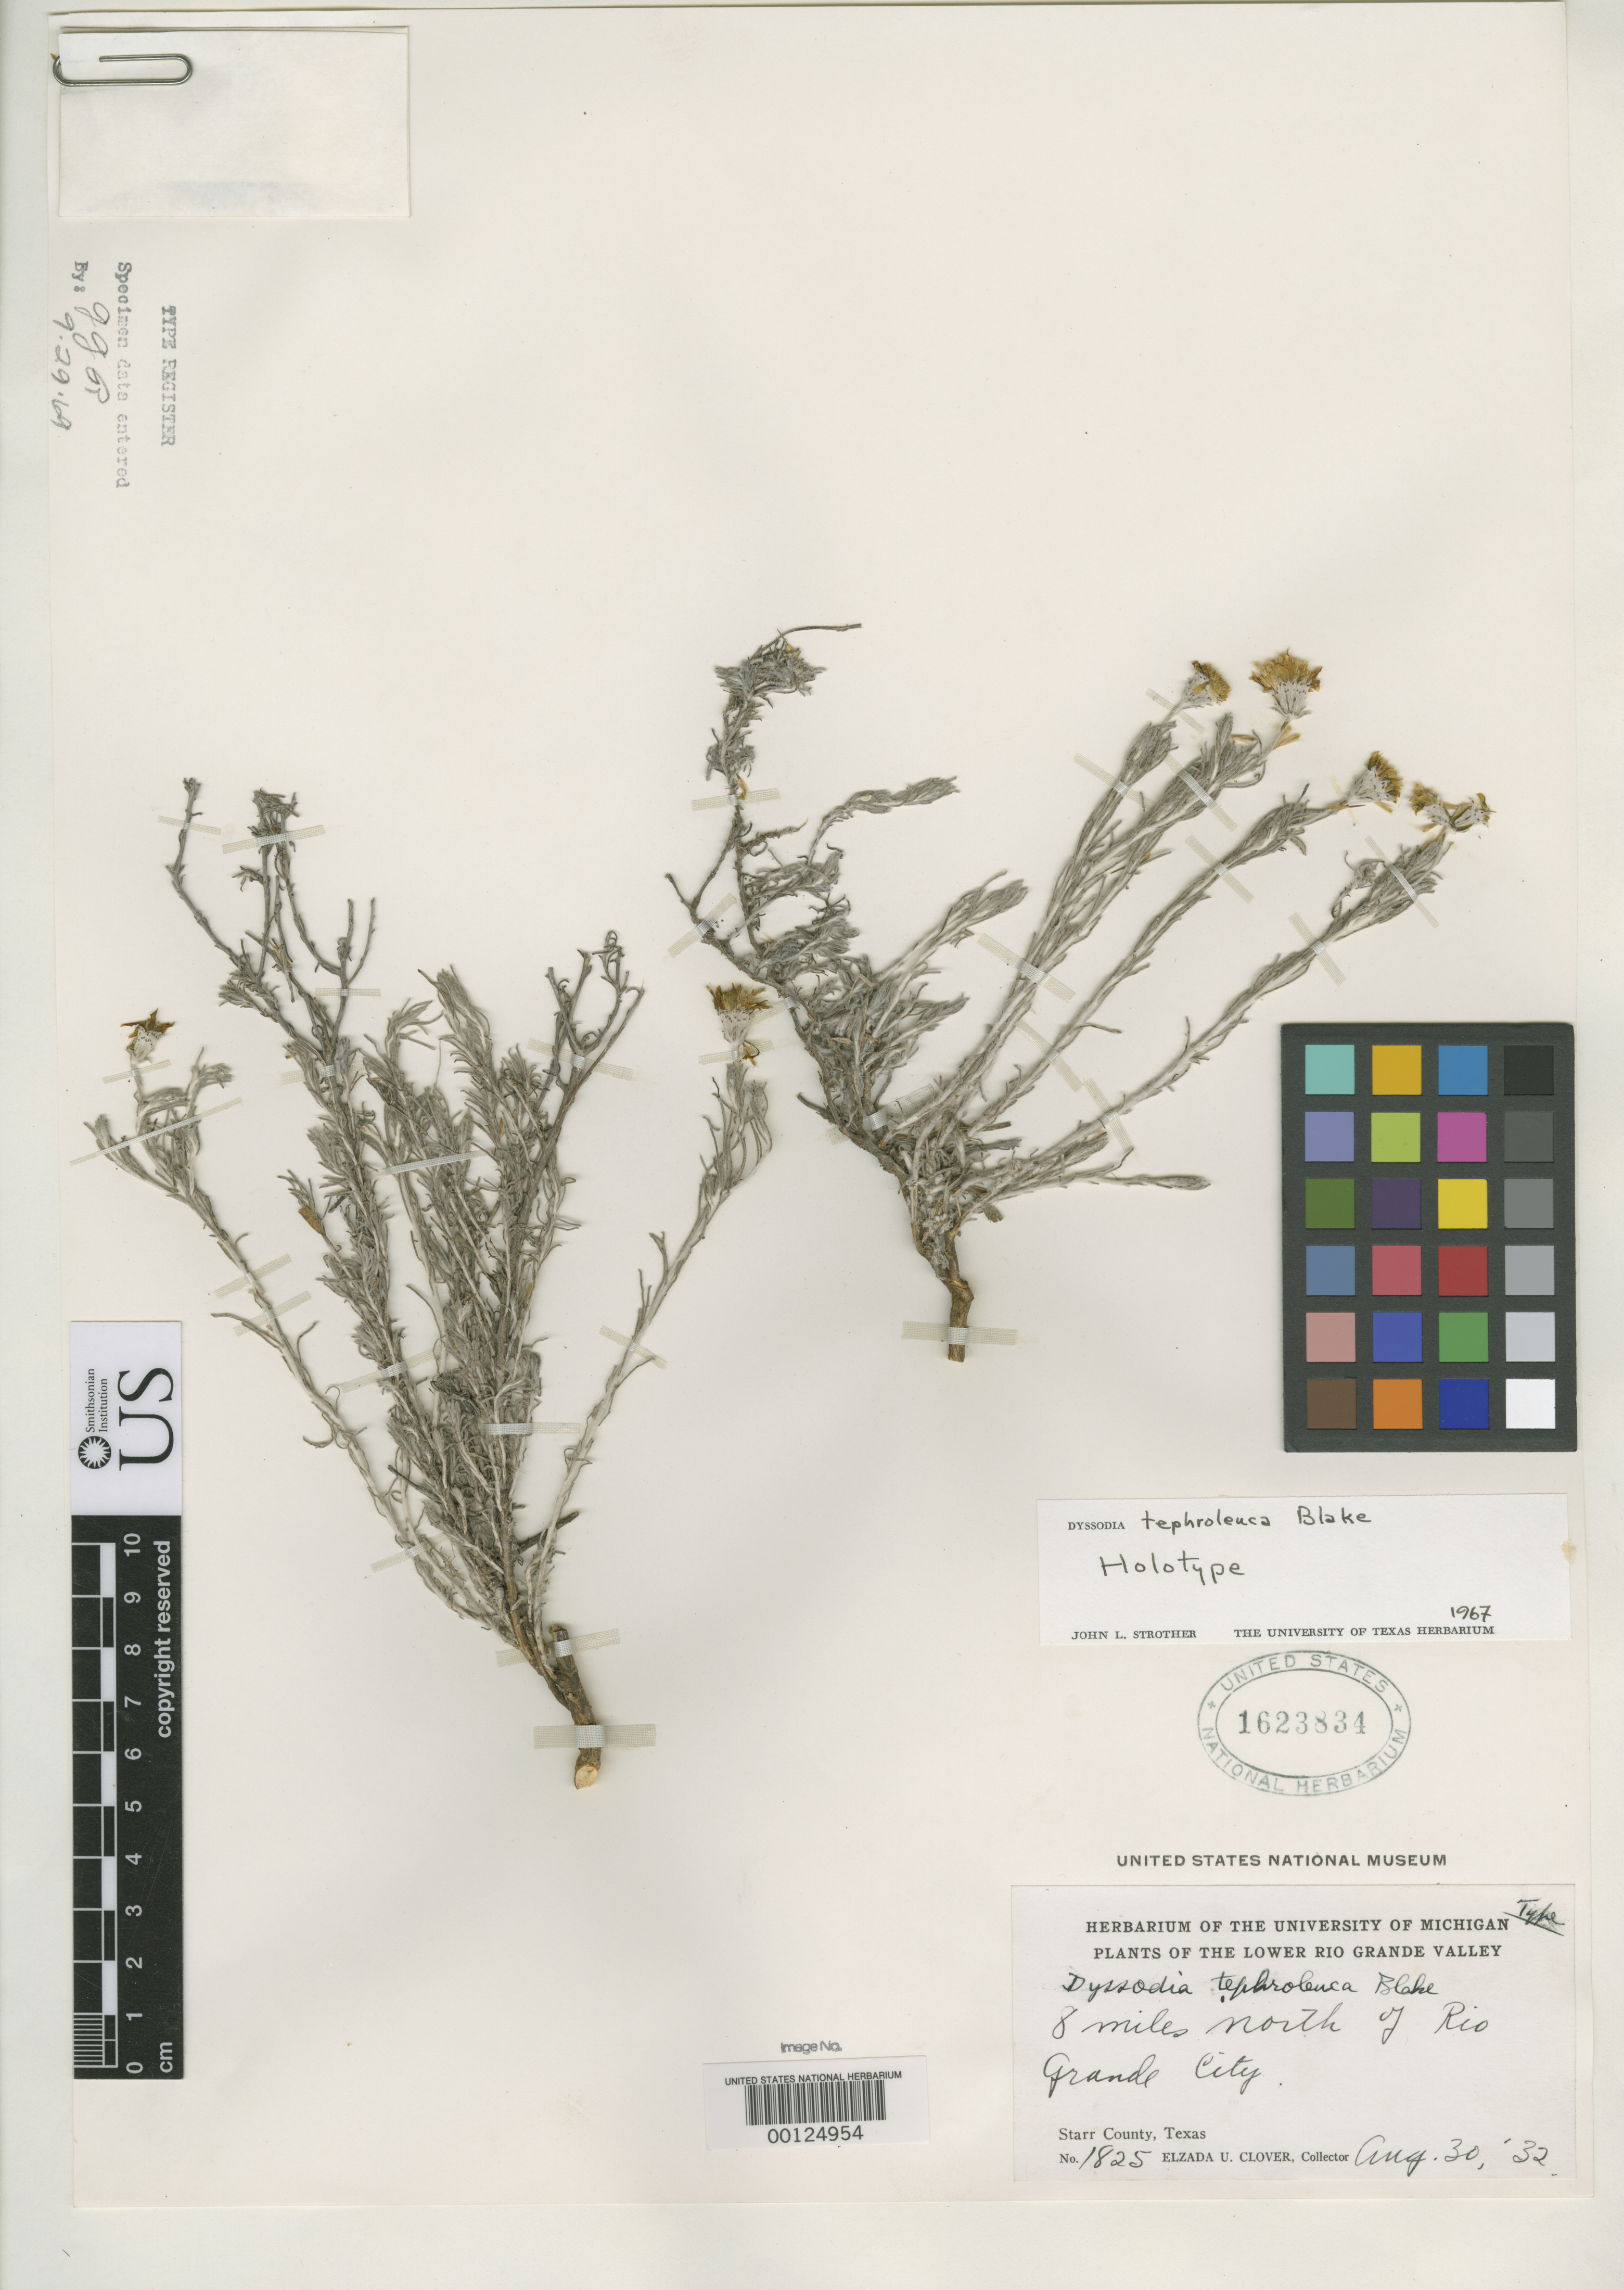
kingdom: Plantae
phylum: Tracheophyta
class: Magnoliopsida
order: Asterales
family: Asteraceae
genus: Dyssodia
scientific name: Dyssodia tephroleuca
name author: S.F. Blake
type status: Holotype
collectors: E. U. Clover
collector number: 1825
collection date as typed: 30 Aug 1932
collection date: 1932-08-30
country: United States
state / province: Texas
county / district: Starr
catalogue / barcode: US 1623834